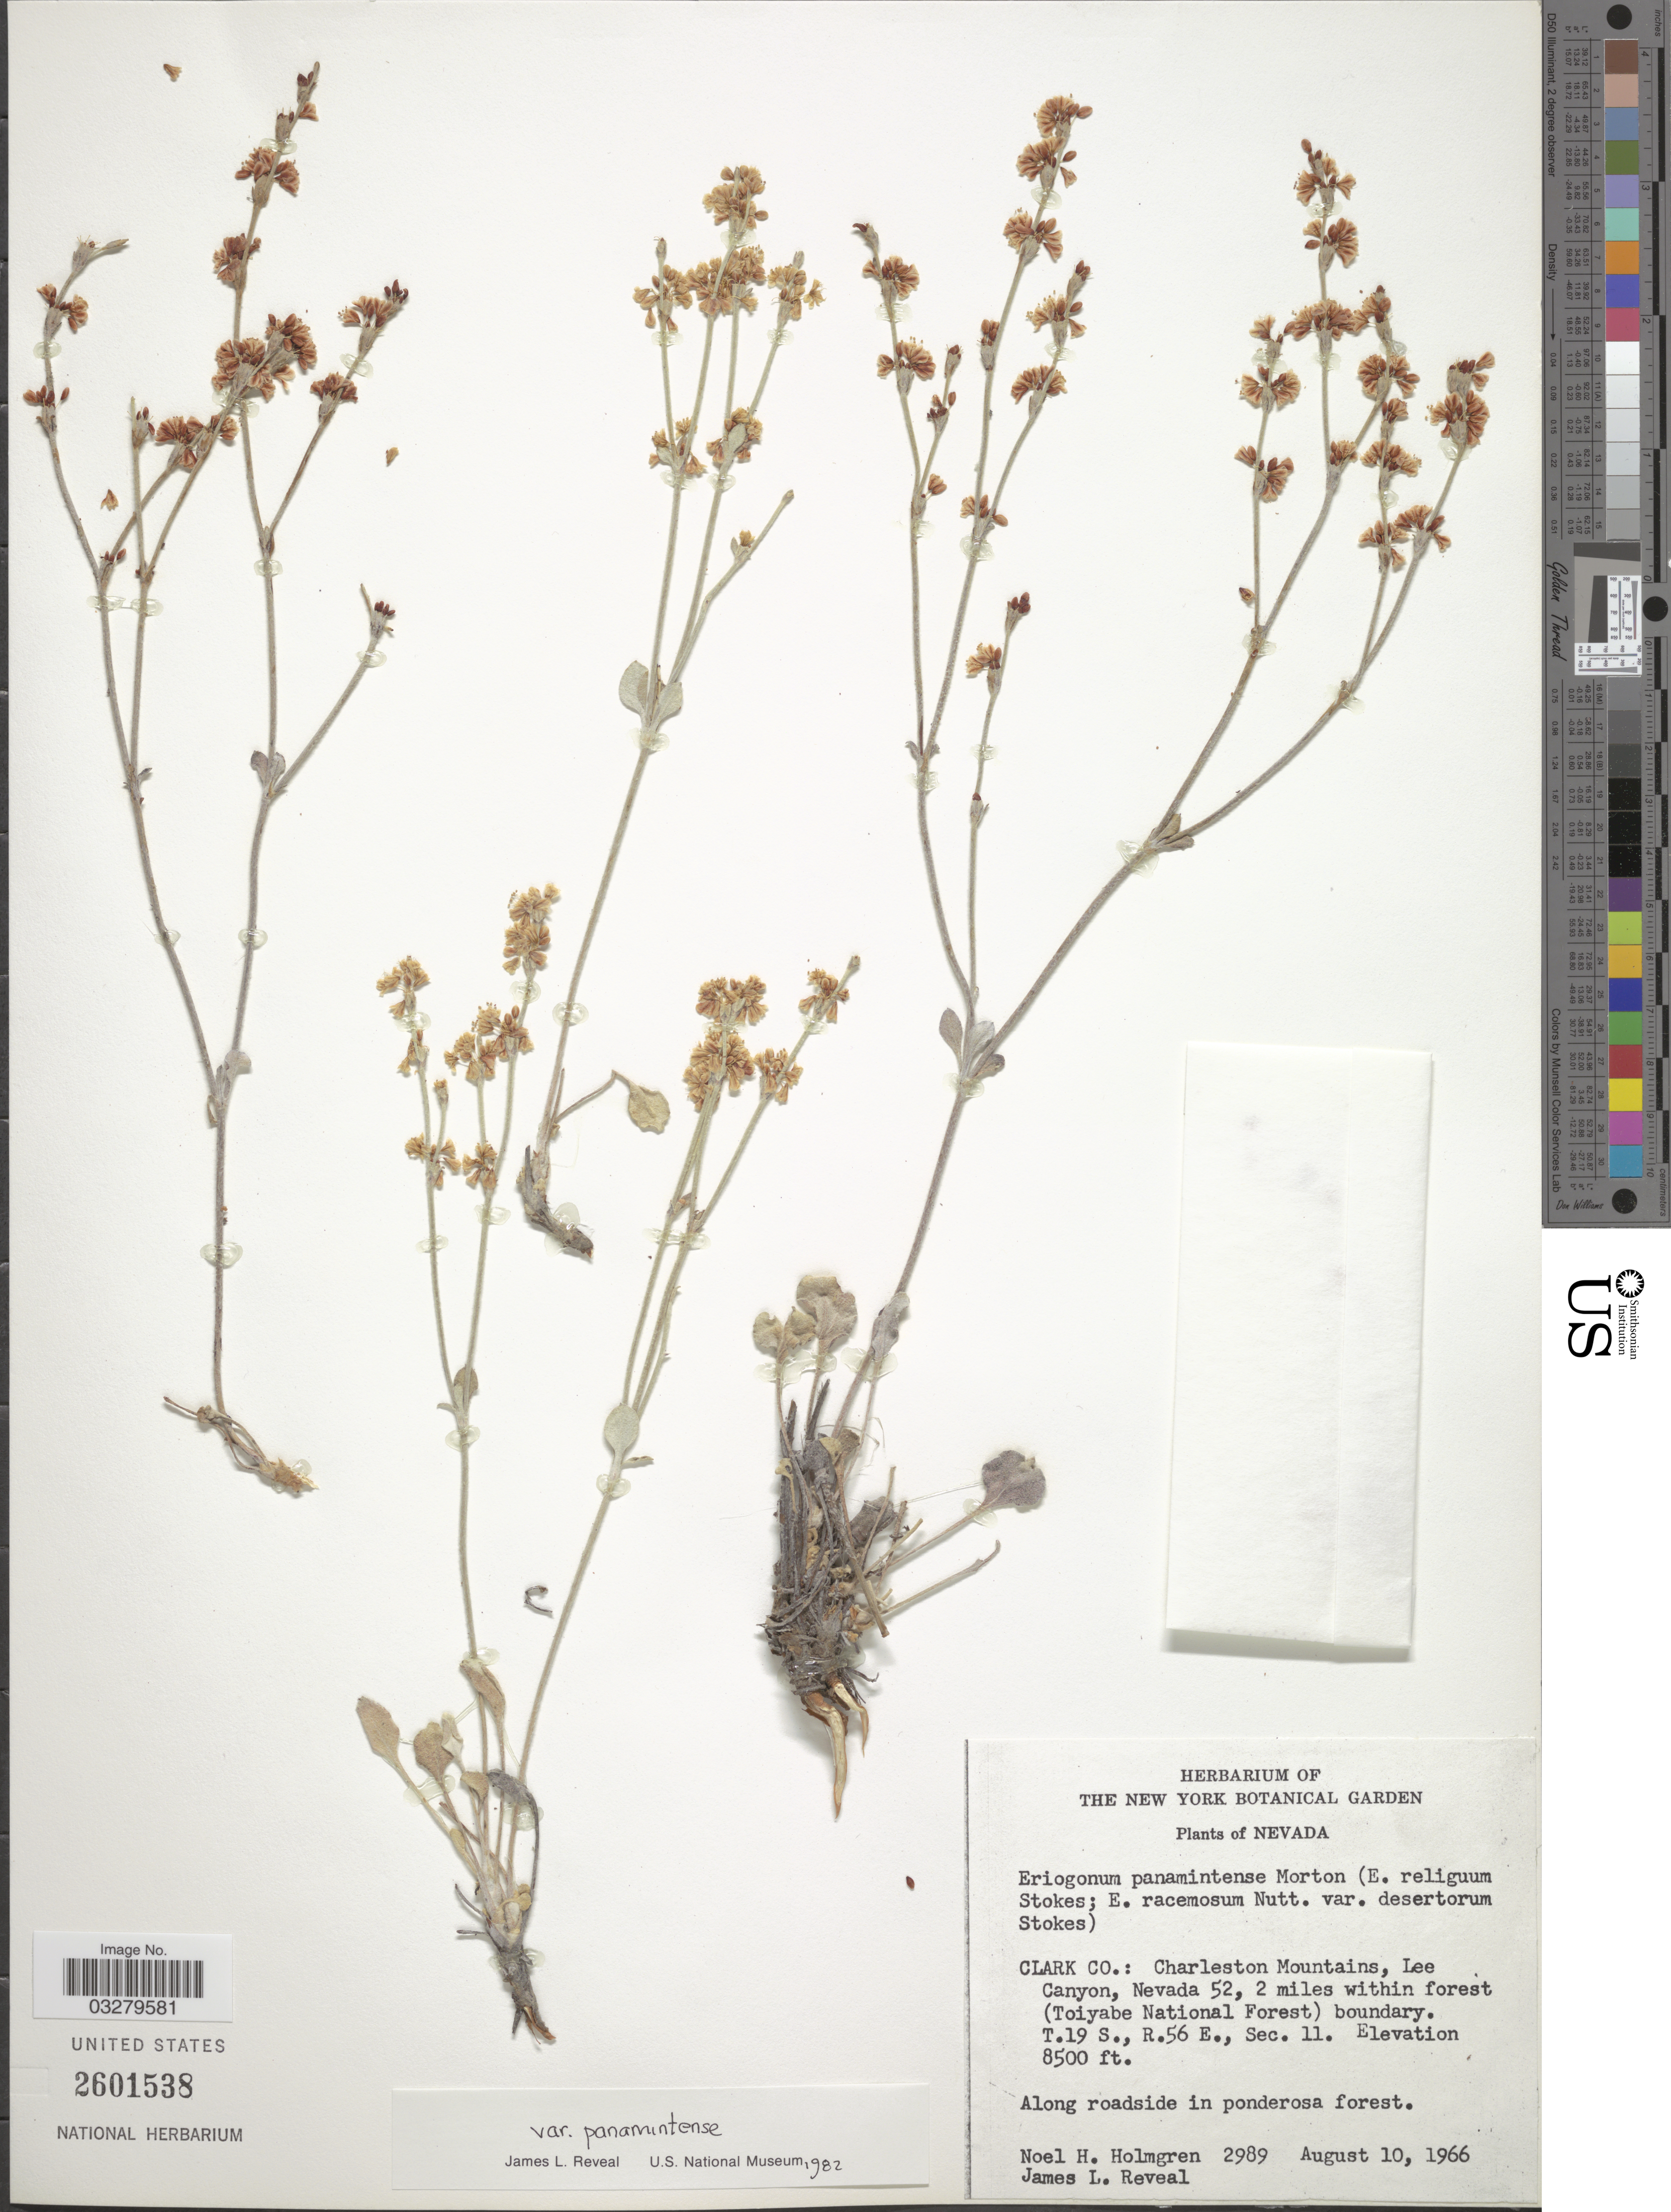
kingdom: Plantae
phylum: Tracheophyta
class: Magnoliopsida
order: Caryophyllales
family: Polygonaceae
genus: Eriogonum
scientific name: Eriogonum panamintense var. panamintense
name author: C.V. Morton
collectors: N. H. Holmgren & J. L. Reveal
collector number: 2989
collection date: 1966-08-10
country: United States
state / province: Nevada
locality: Clark Co.: Charleston Mountains, Lee Canyon, Nevada 52, 2 miles within forest (Toiyabe National Forest) boundary. T.19 S., R.56 E., Sec. 11.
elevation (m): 2591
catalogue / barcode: US 2601538